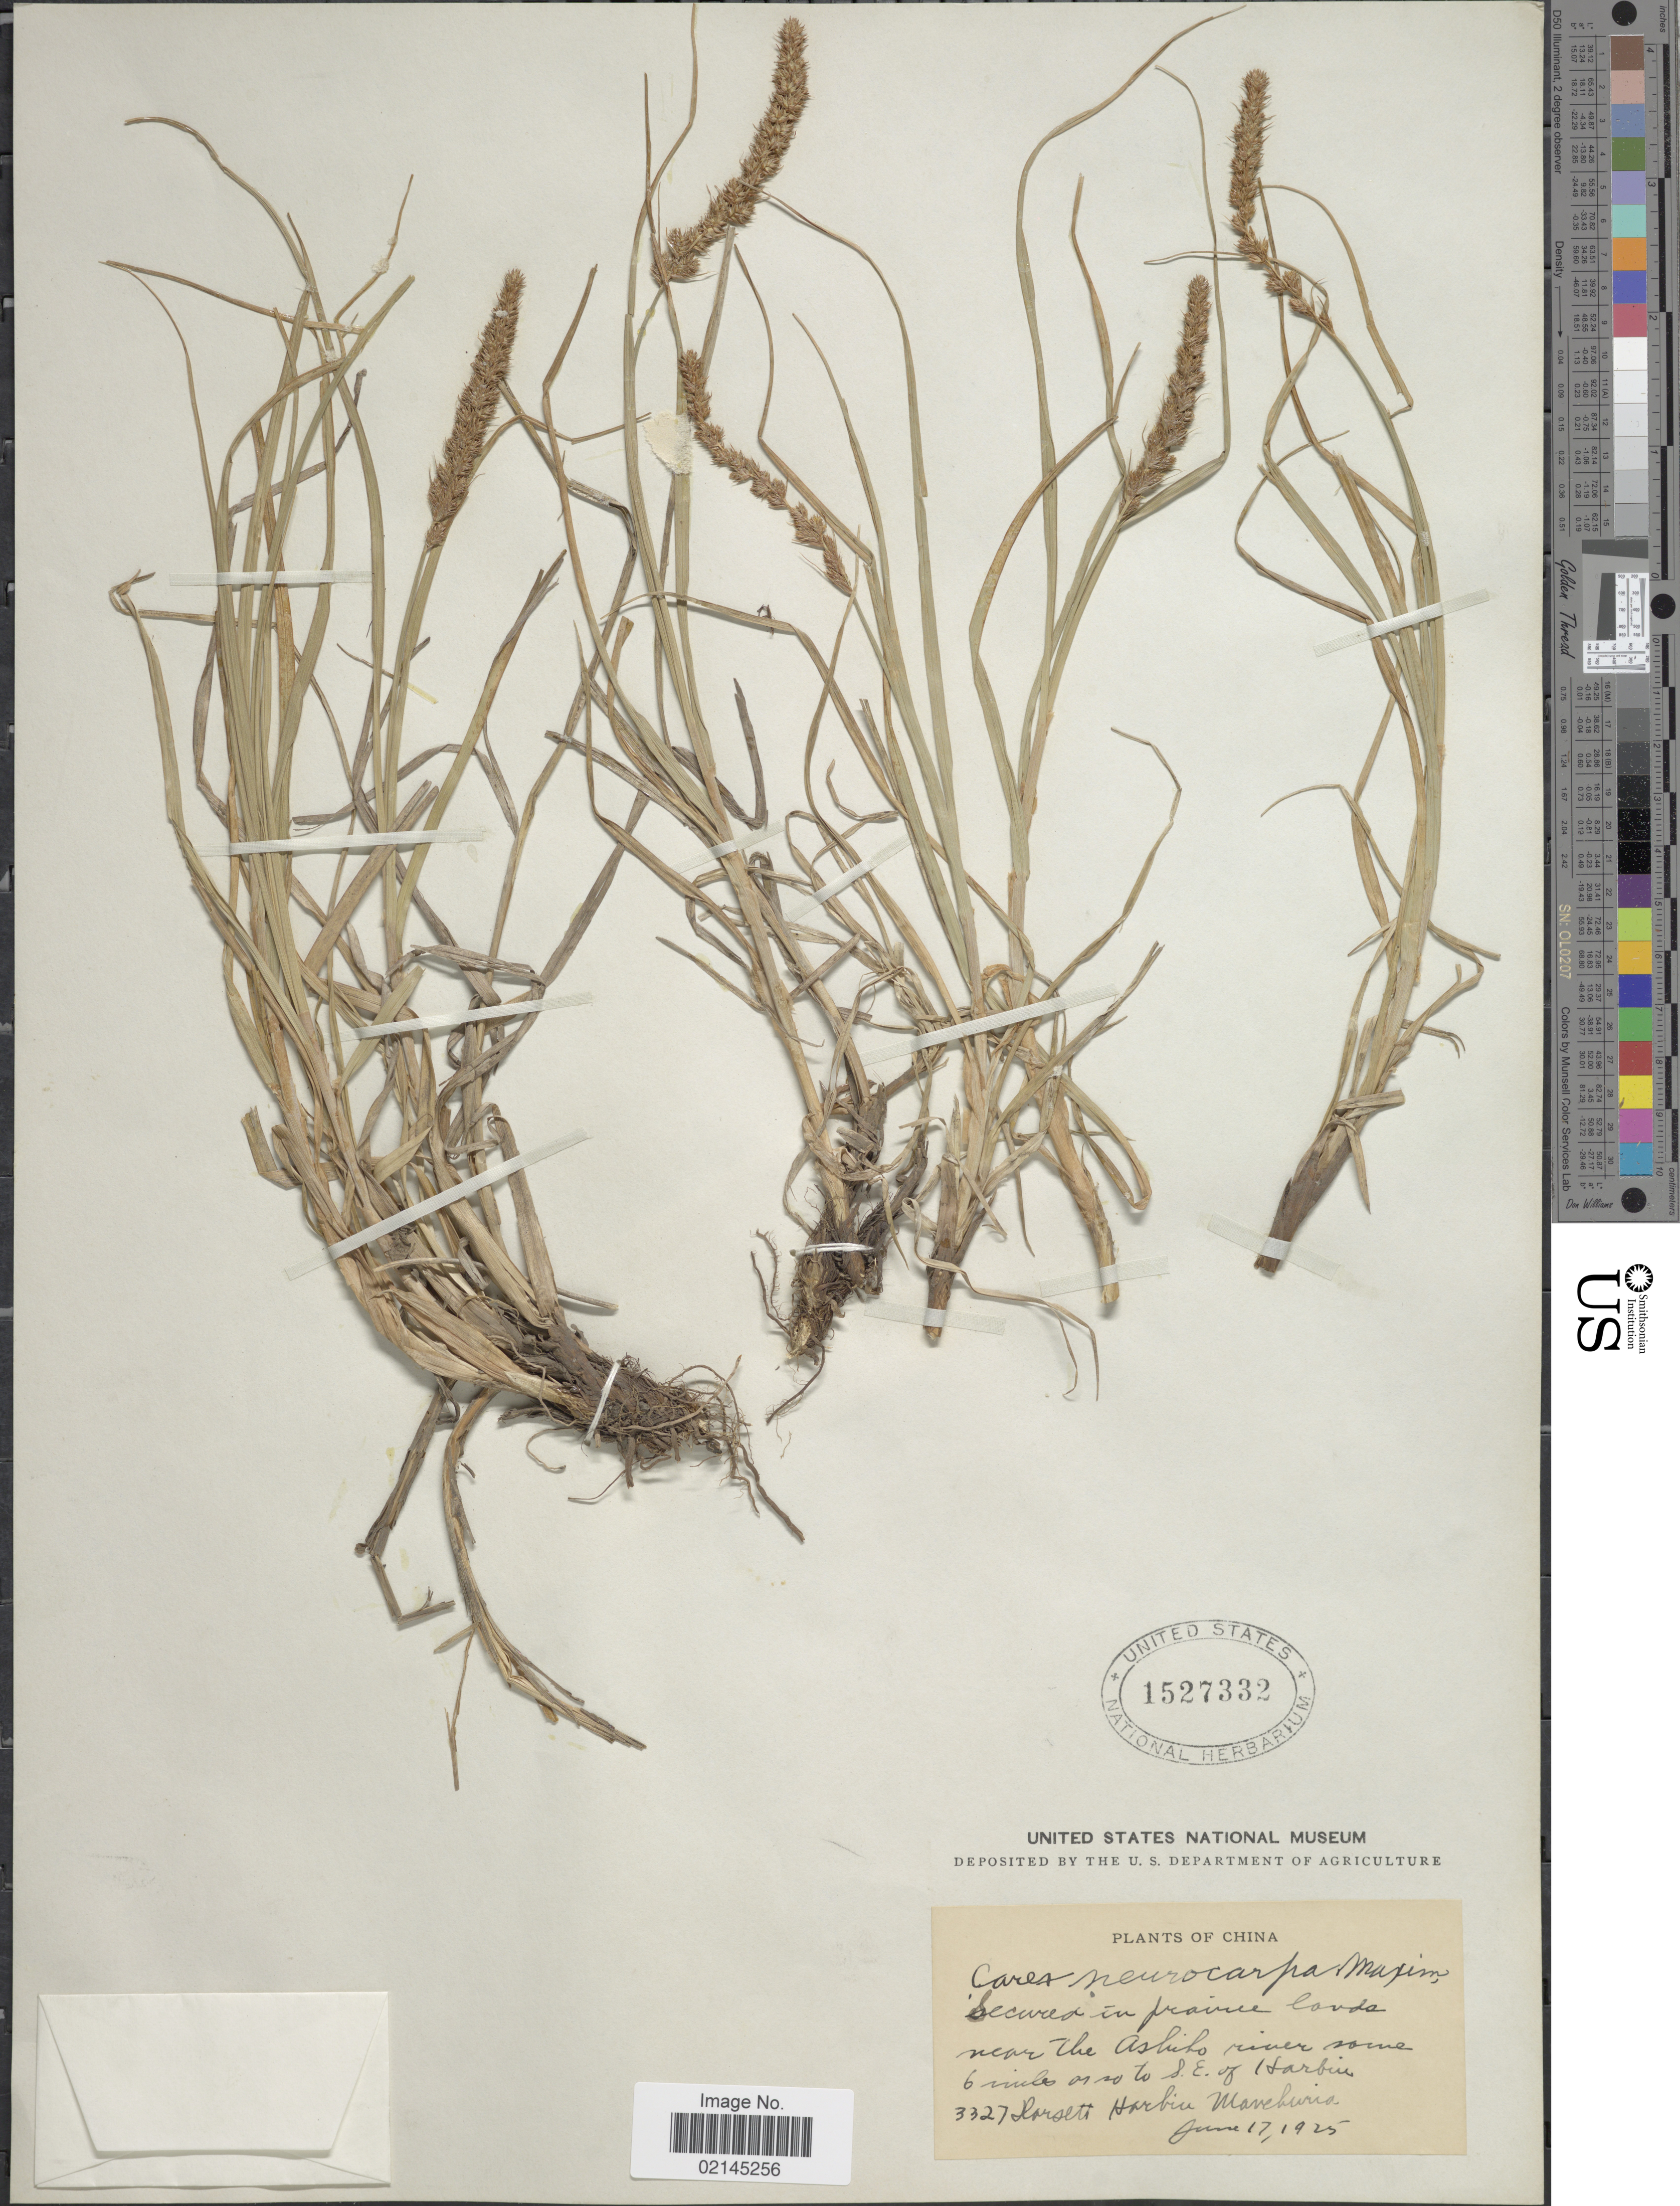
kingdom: Plantae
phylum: Tracheophyta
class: Liliopsida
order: Poales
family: Cyperaceae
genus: Carex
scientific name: Carex neurocarpa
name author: Maxim.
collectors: -- Dorsett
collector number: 3327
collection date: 1925-06-17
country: China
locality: Secured in prairee loads near thre Ashiho river [illegible text] 6 miles on so to S.E. of Harbiu.[interpreted]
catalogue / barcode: US 1527332